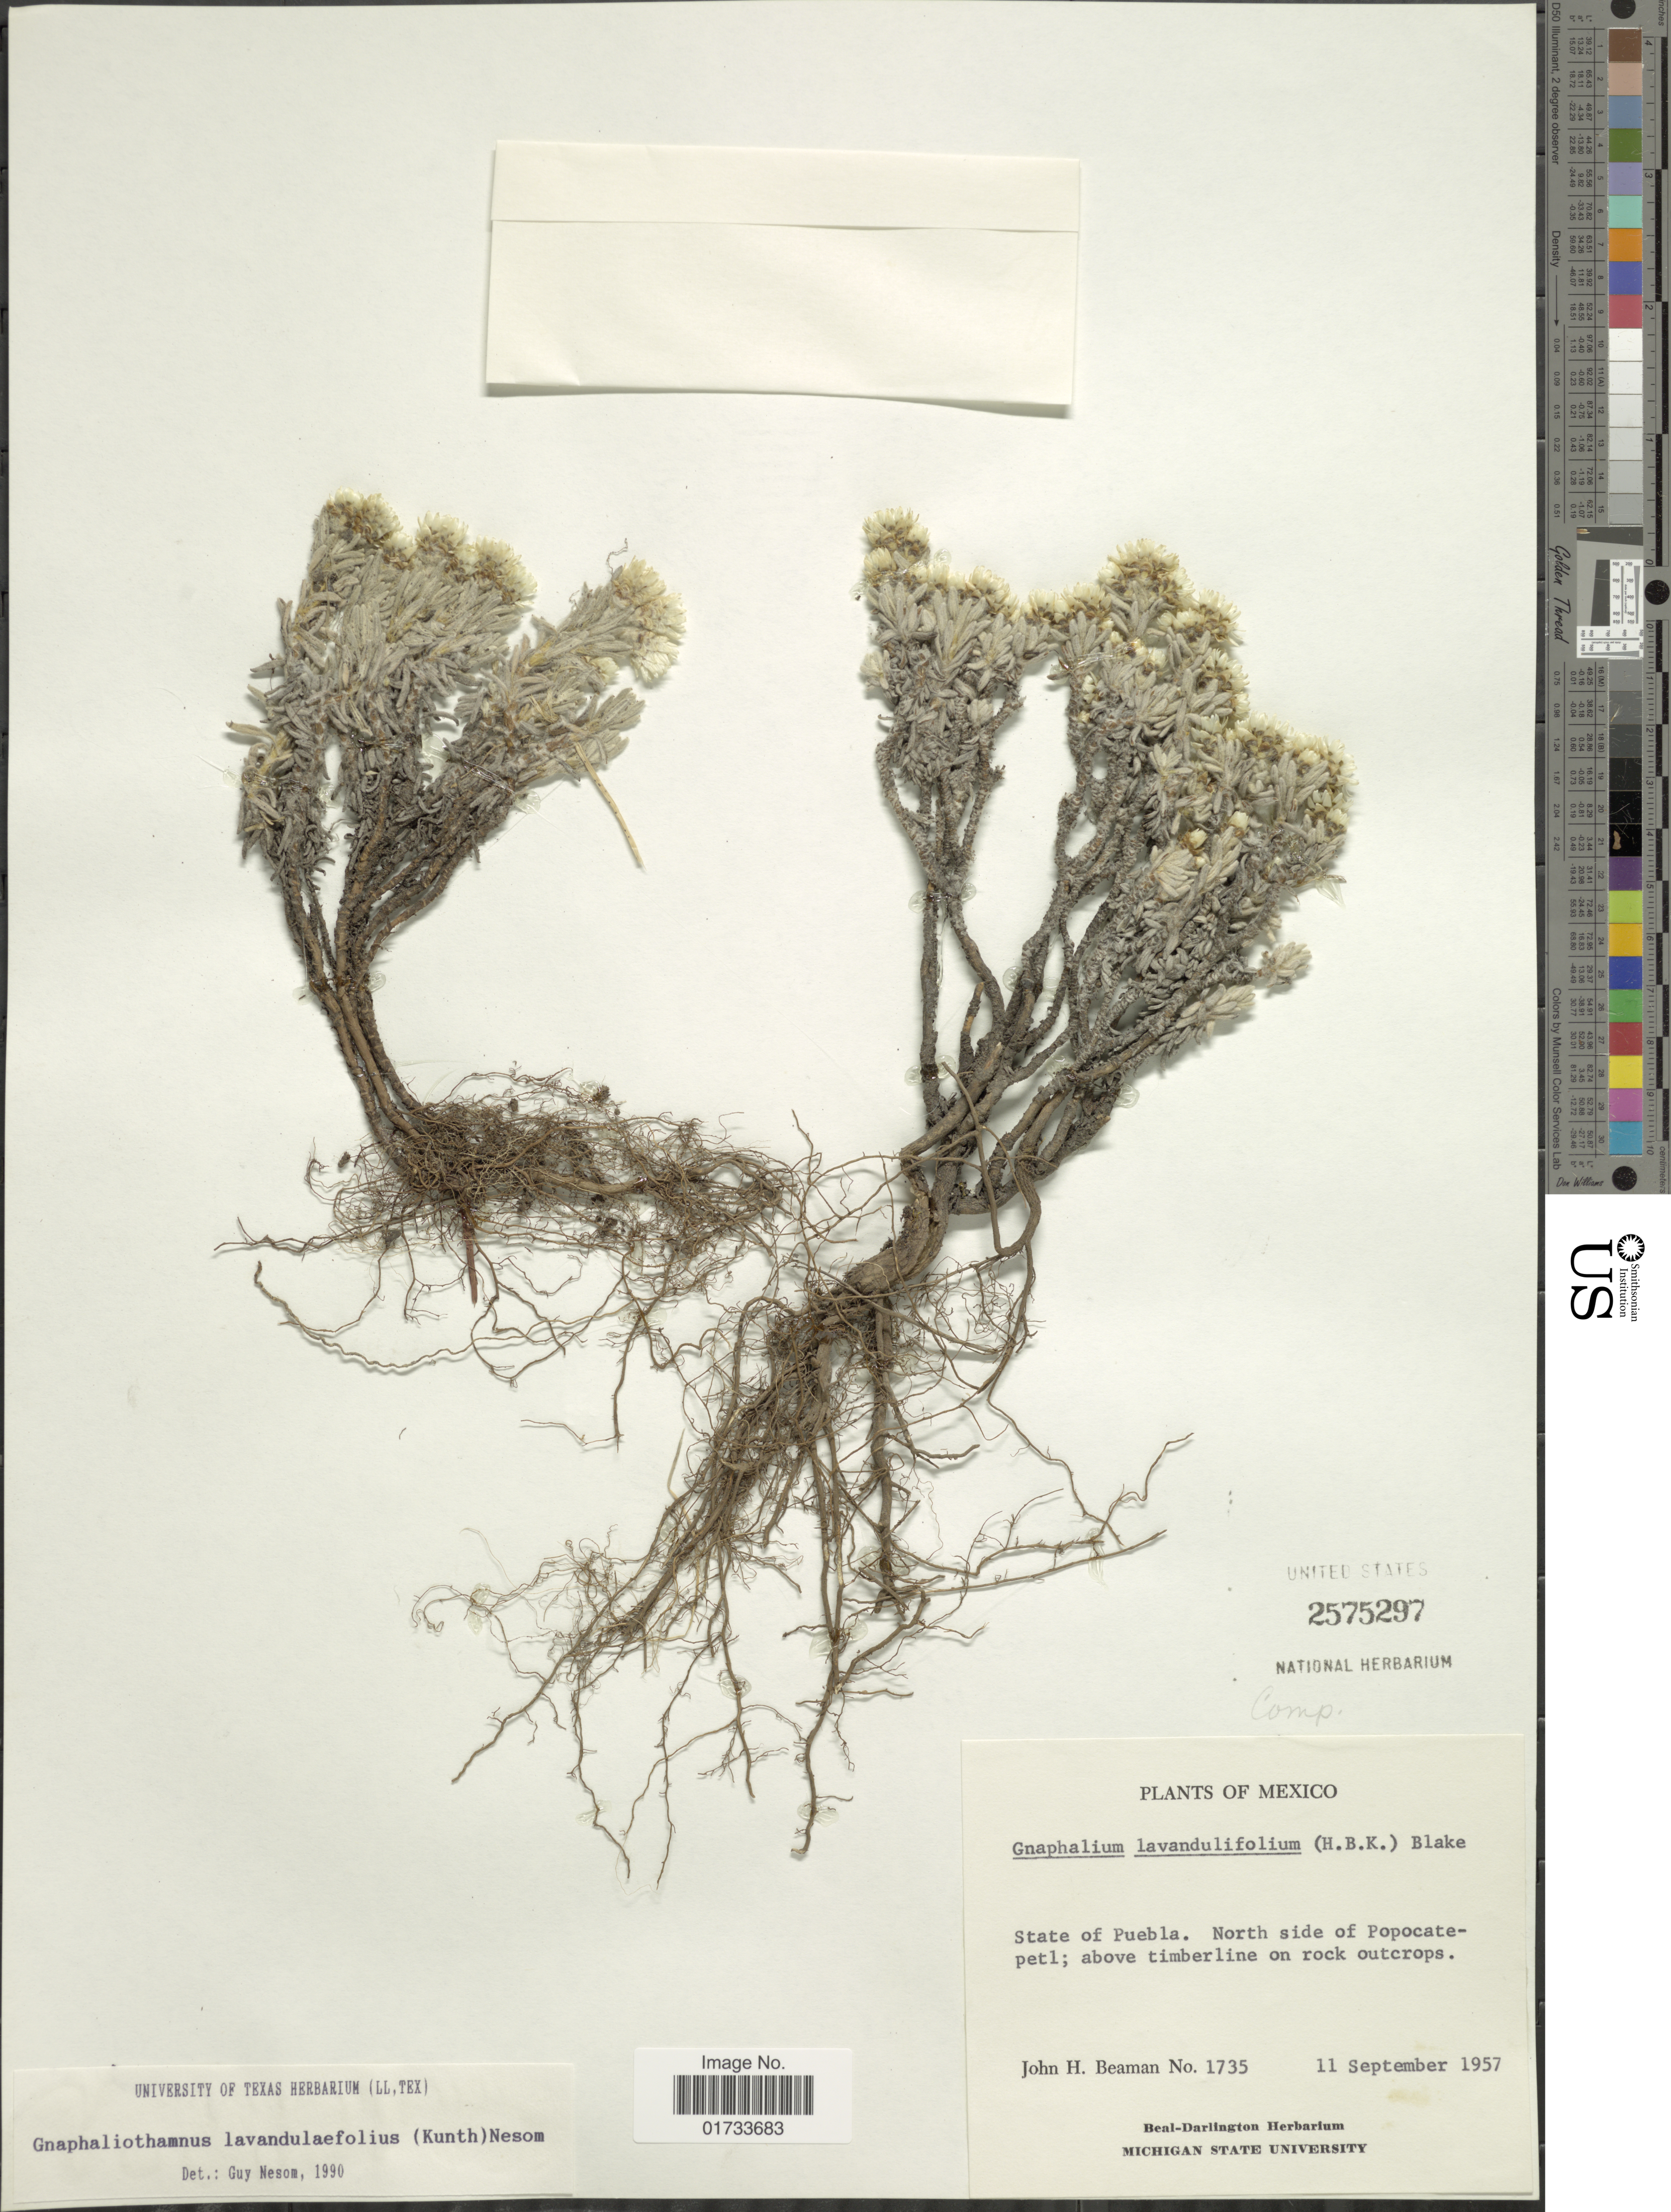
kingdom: Plantae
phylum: Tracheophyta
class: Magnoliopsida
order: Asterales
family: Asteraceae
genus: Chionolaena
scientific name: Chionolaena lavandulifolia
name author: (Kunth) Benth. & Hook.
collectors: J. H. Beaman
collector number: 1735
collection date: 1957-09-11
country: Mexico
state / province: Puebla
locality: North side of Popocatepetl; above timberline on rock outcrops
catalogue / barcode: US 2575297